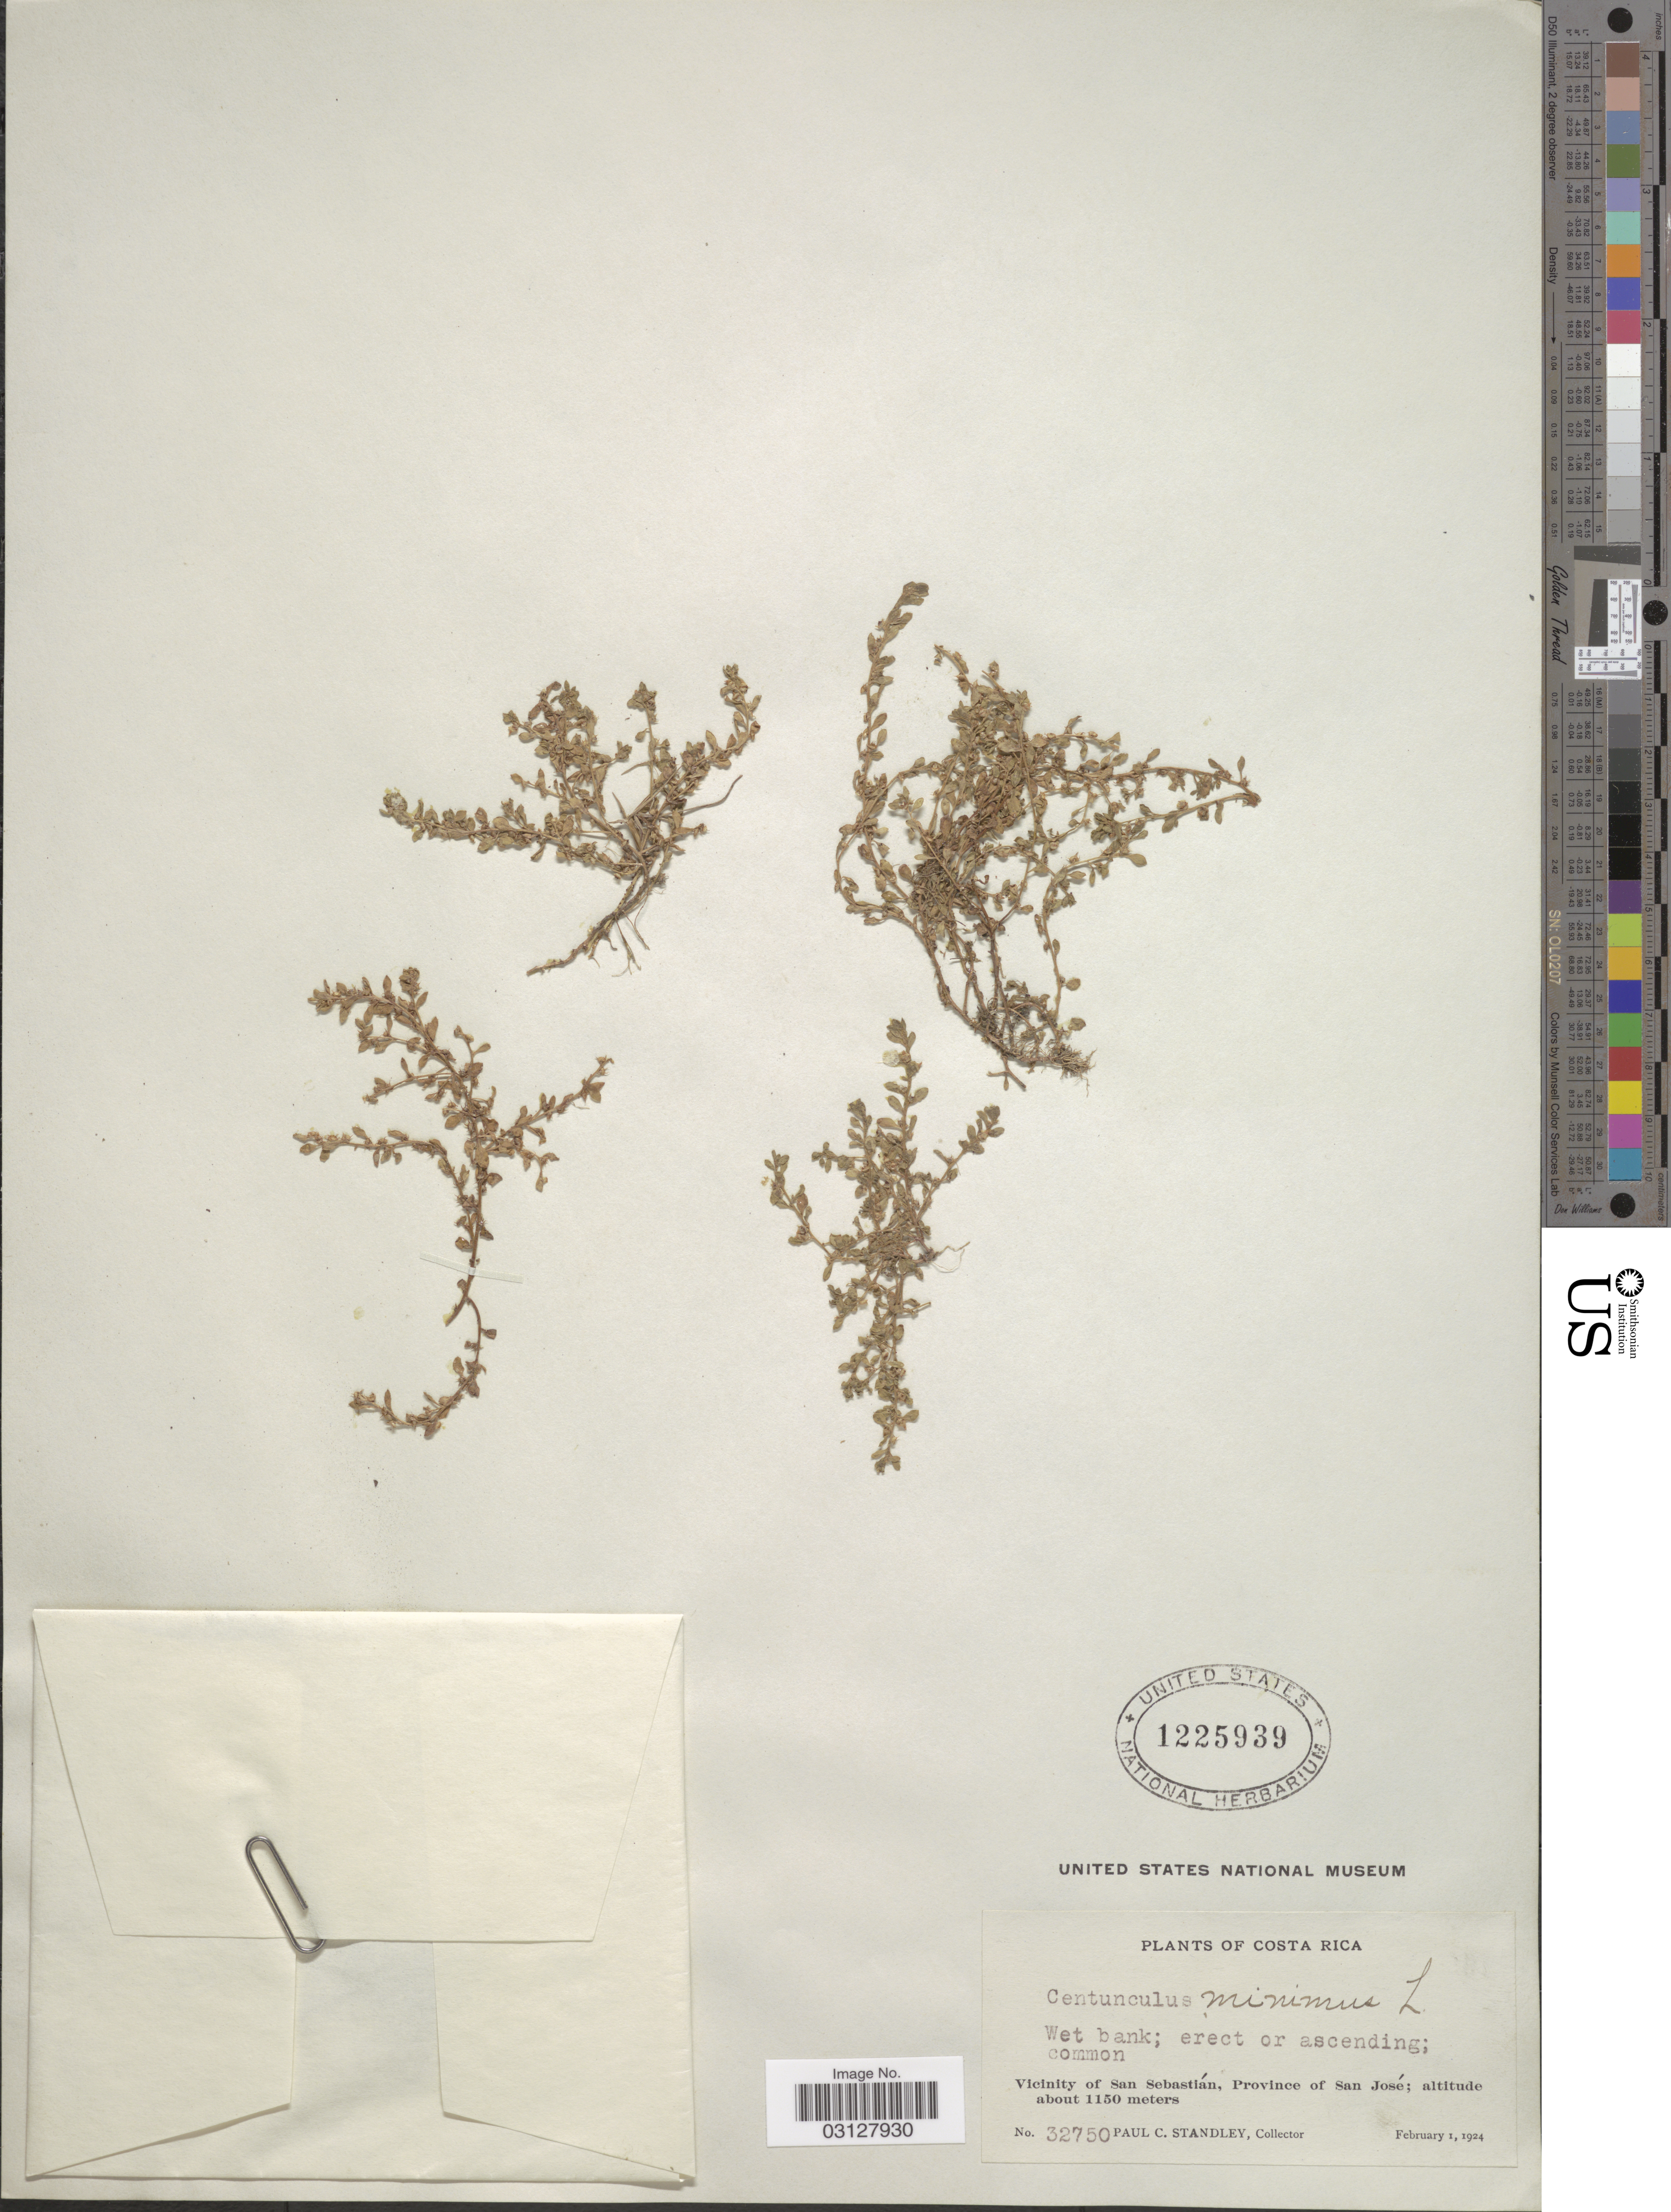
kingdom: Plantae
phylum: Tracheophyta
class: Magnoliopsida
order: Ericales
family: Primulaceae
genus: Centunculus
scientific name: Centunculus minimus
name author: L.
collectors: P. C. Standley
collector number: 32750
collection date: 1924-02-01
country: Costa Rica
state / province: San José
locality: Vicinity of San Sebastián.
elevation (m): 1150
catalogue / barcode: US 1225939